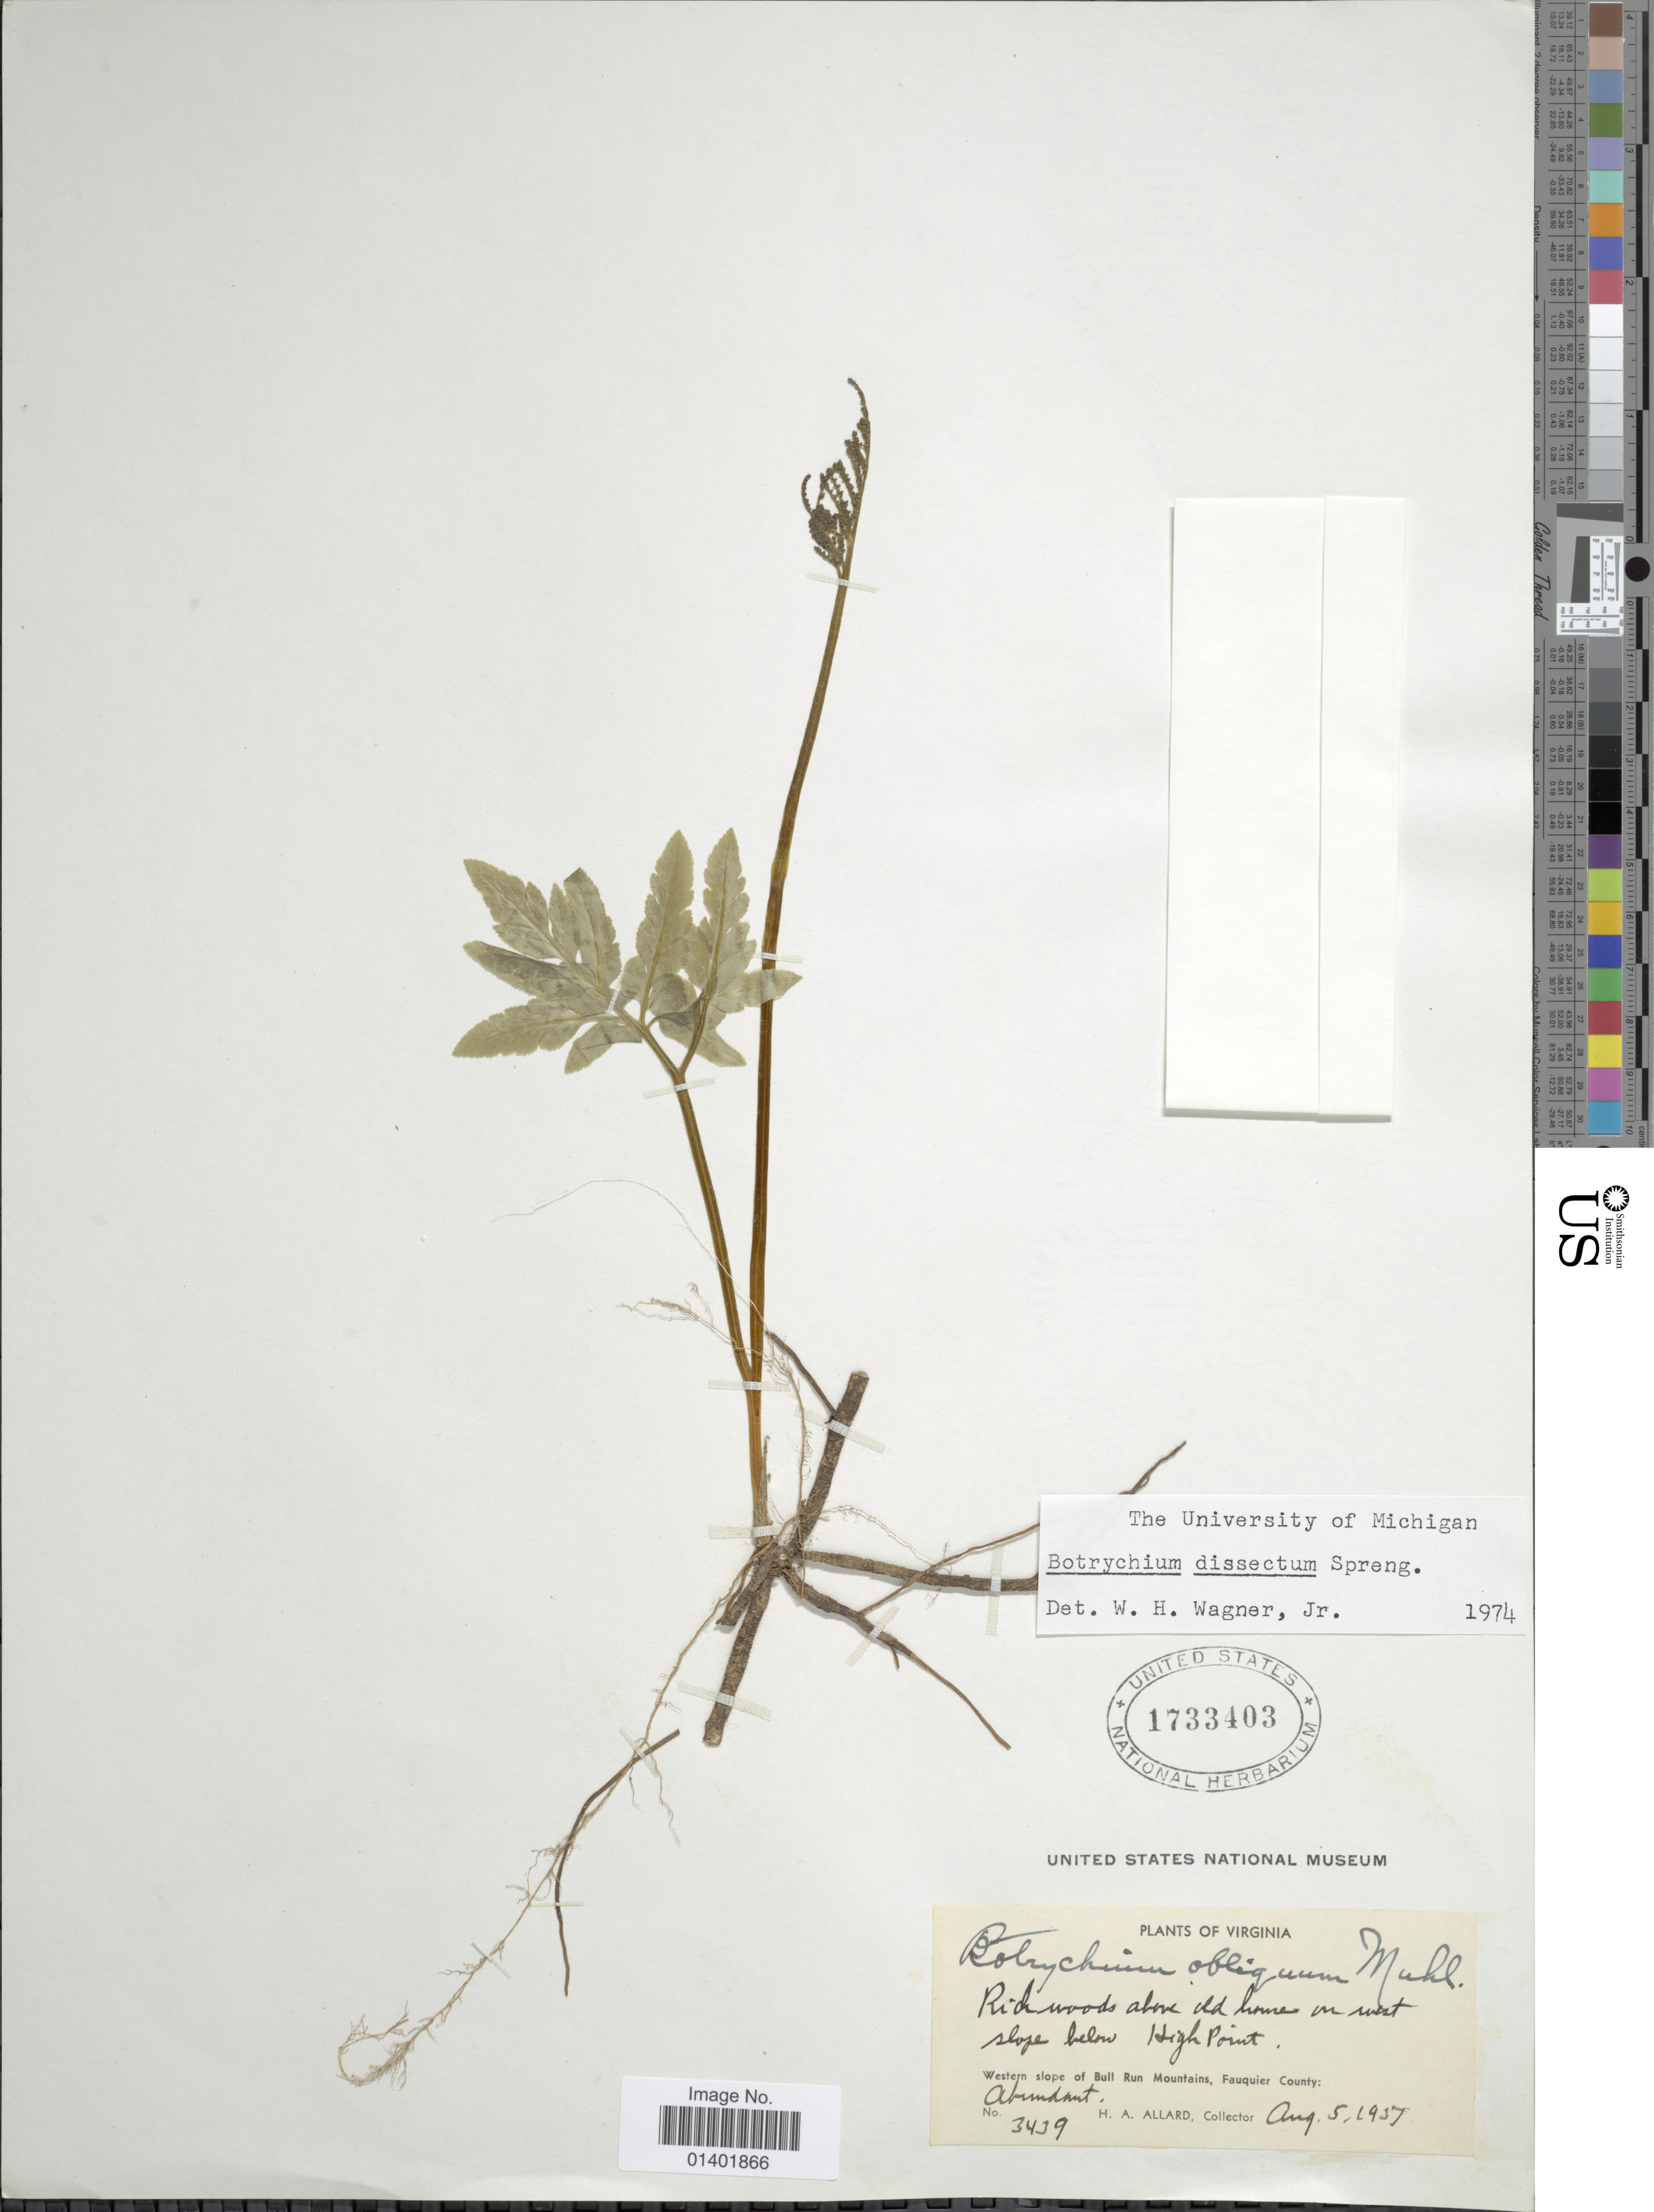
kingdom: Plantae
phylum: Tracheophyta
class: Polypodiopsida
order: Ophioglossales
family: Ophioglossaceae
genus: Botrychium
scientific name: Botrychium dissectum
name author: Spreng.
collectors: H. A. Allard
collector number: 3439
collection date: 1957-08-05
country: United States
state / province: Virginia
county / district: Fauquier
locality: Rich woods above old house on west slope below High Point. Western slope of Bull Run Mountains, Fauquier County.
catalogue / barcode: US 1733403